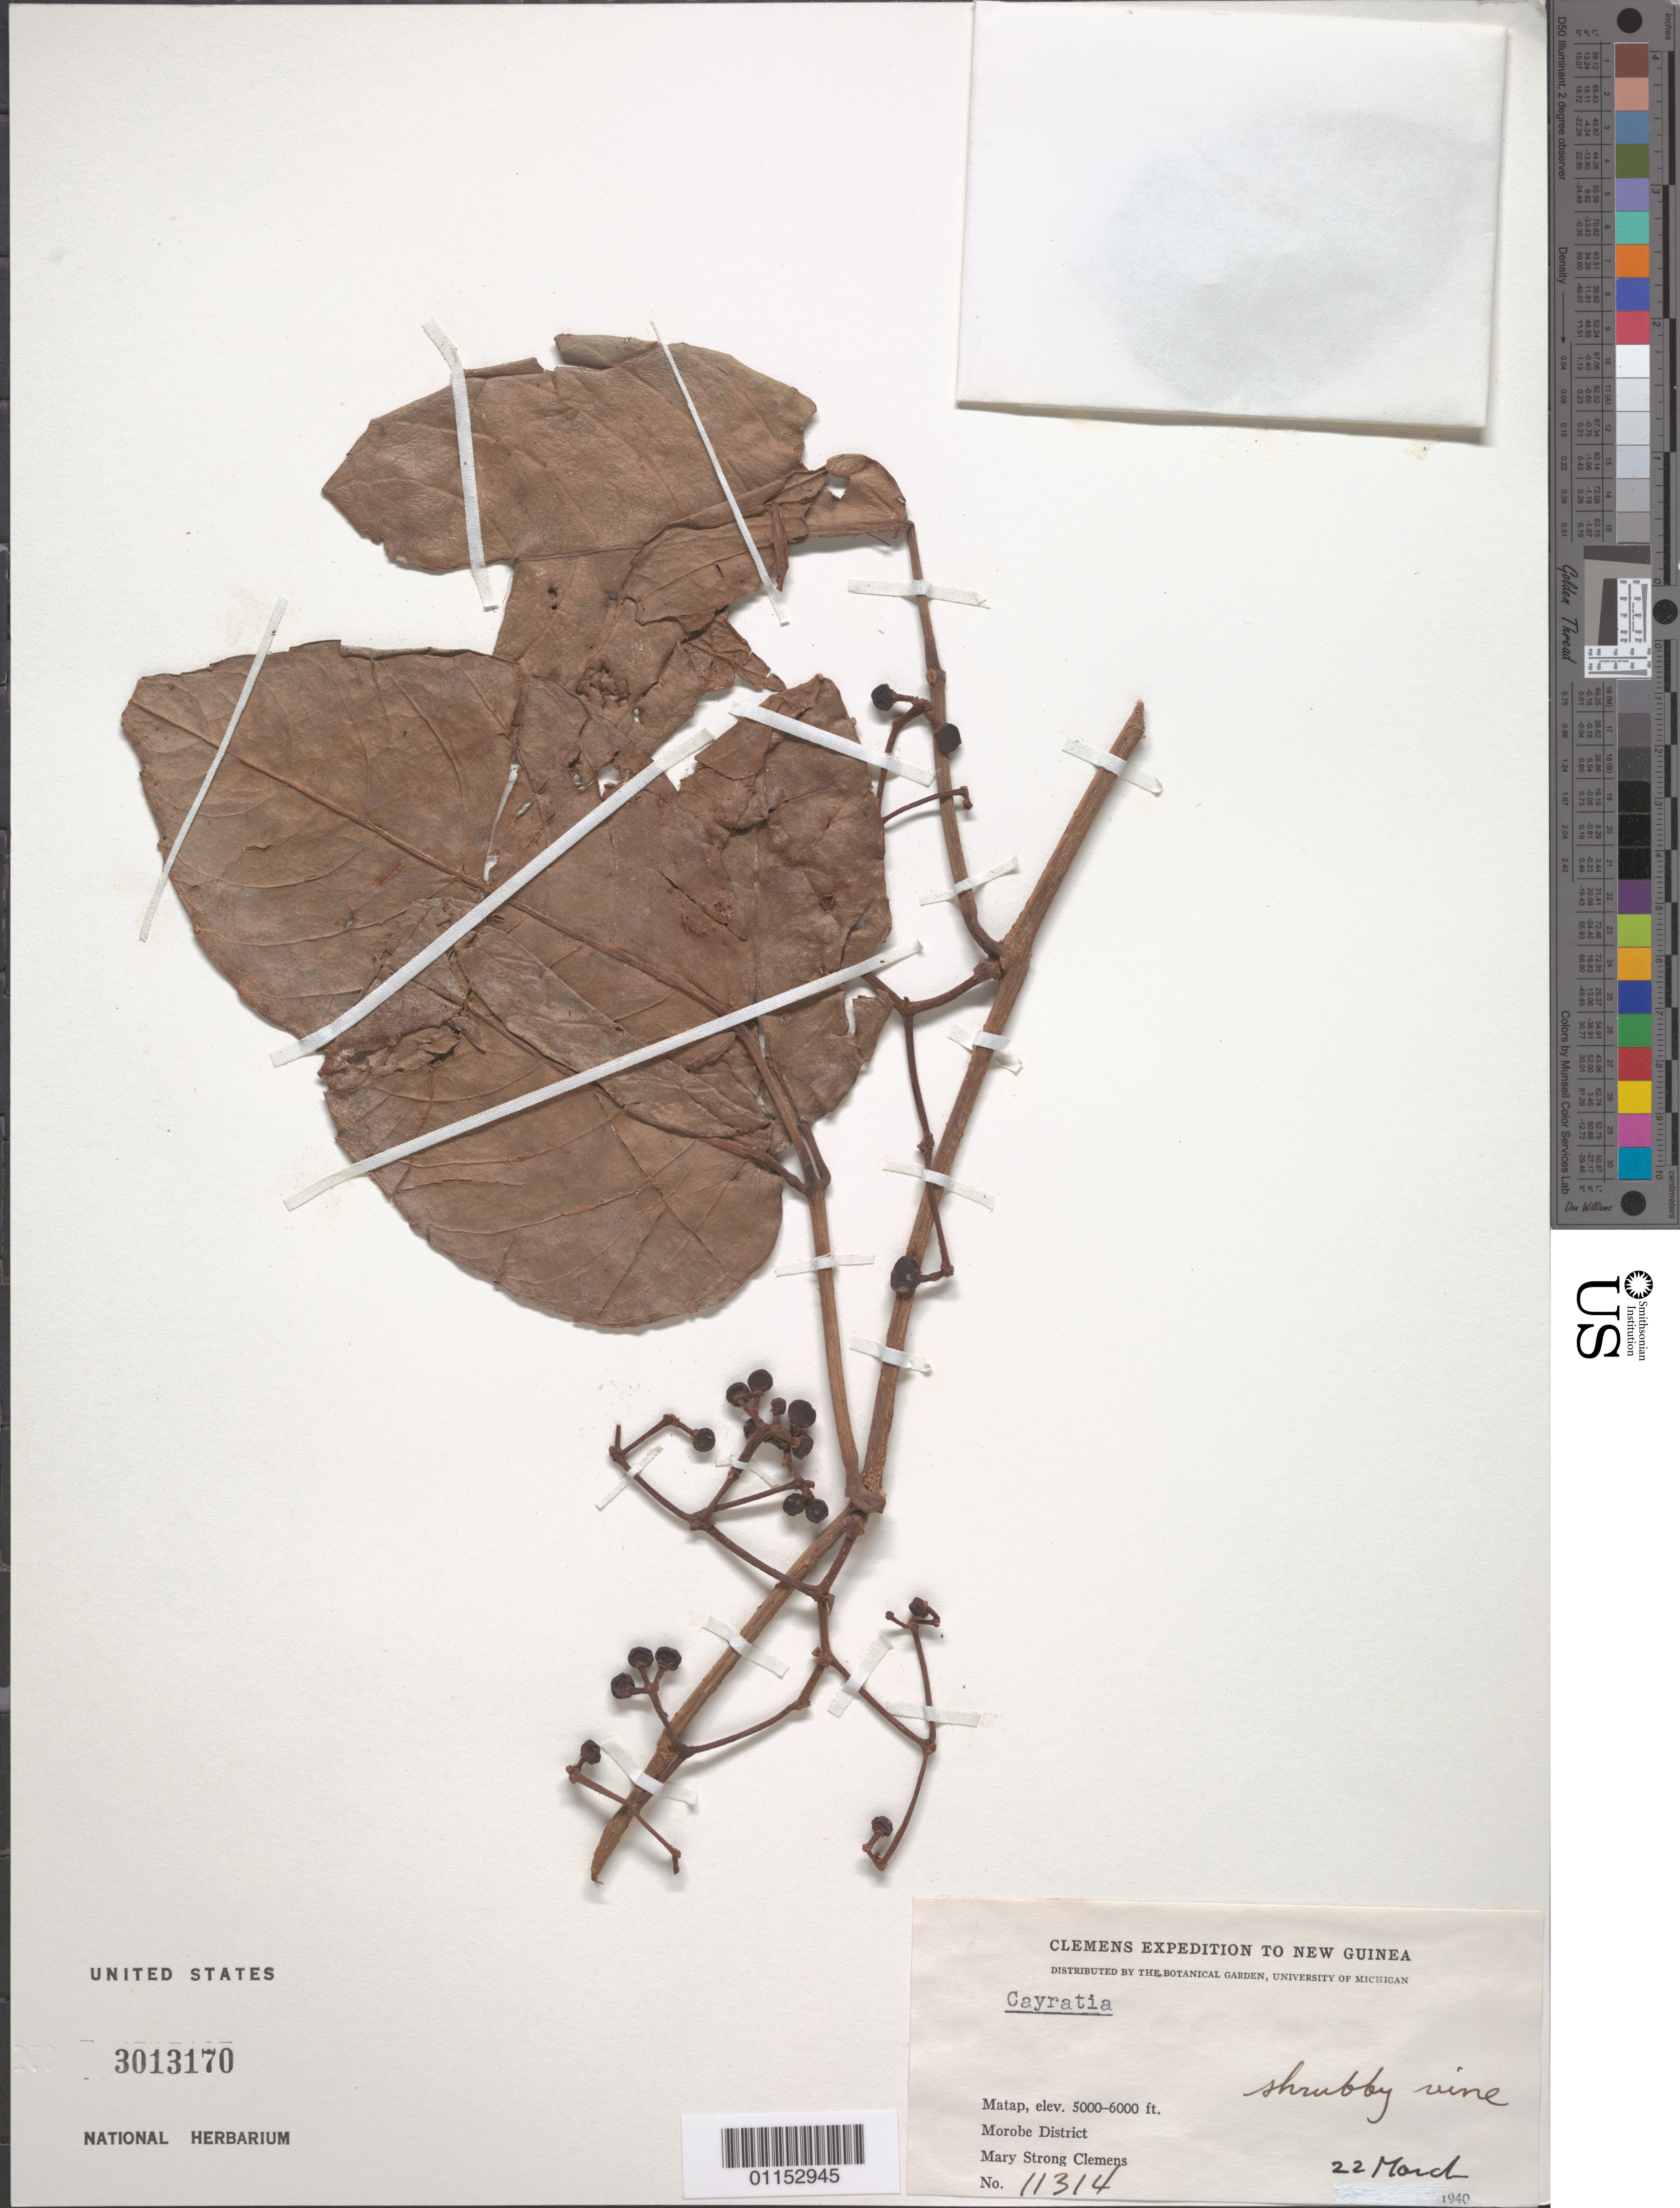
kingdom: Plantae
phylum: Tracheophyta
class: Magnoliopsida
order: Vitales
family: Vitaceae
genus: Cayratia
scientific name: Cayratia sp.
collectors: M. S. Clemens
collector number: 11314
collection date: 1940-03-22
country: Papua New Guinea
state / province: Morobe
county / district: Morobe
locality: Matap.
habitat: Shrubby vine.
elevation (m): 1524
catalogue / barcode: US 3013170